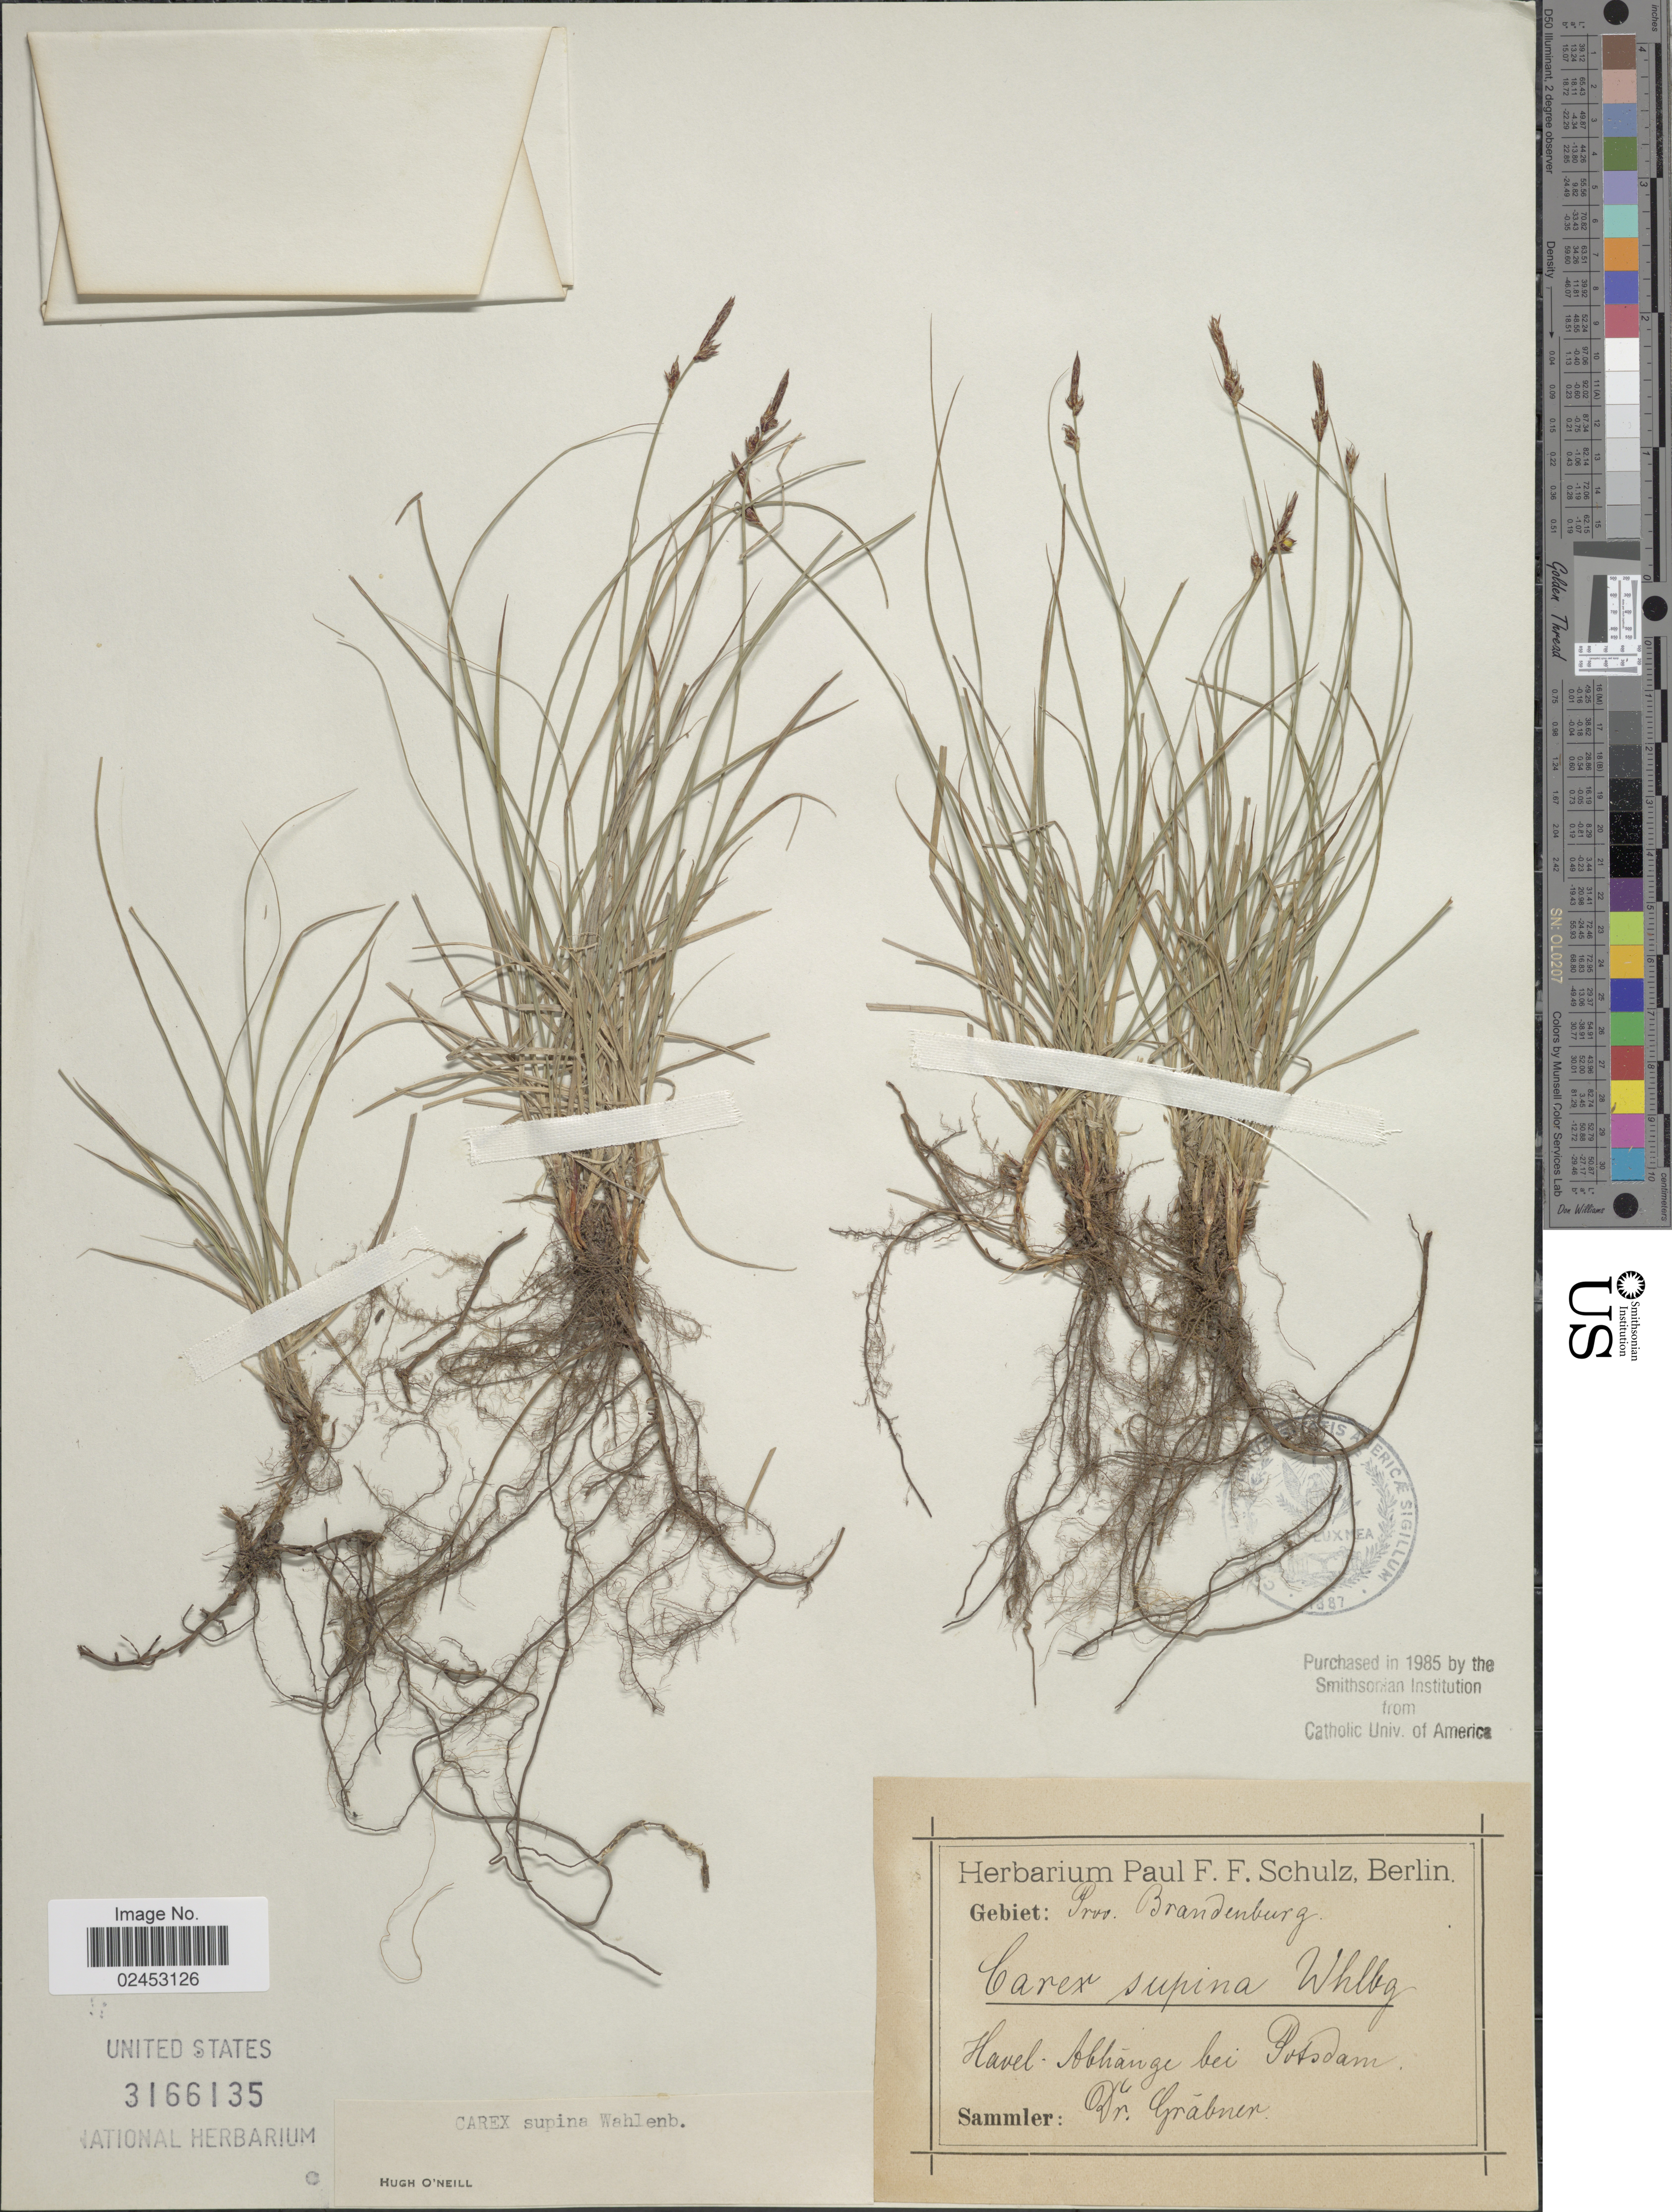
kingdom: Plantae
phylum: Tracheophyta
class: Liliopsida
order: Poales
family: Cyperaceae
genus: Carex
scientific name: Carex supina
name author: Willd. ex Wahlenb.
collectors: Grábner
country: Germany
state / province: Brandenburg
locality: Havel, Abhange bei Potsdam.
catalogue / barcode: US 3166135